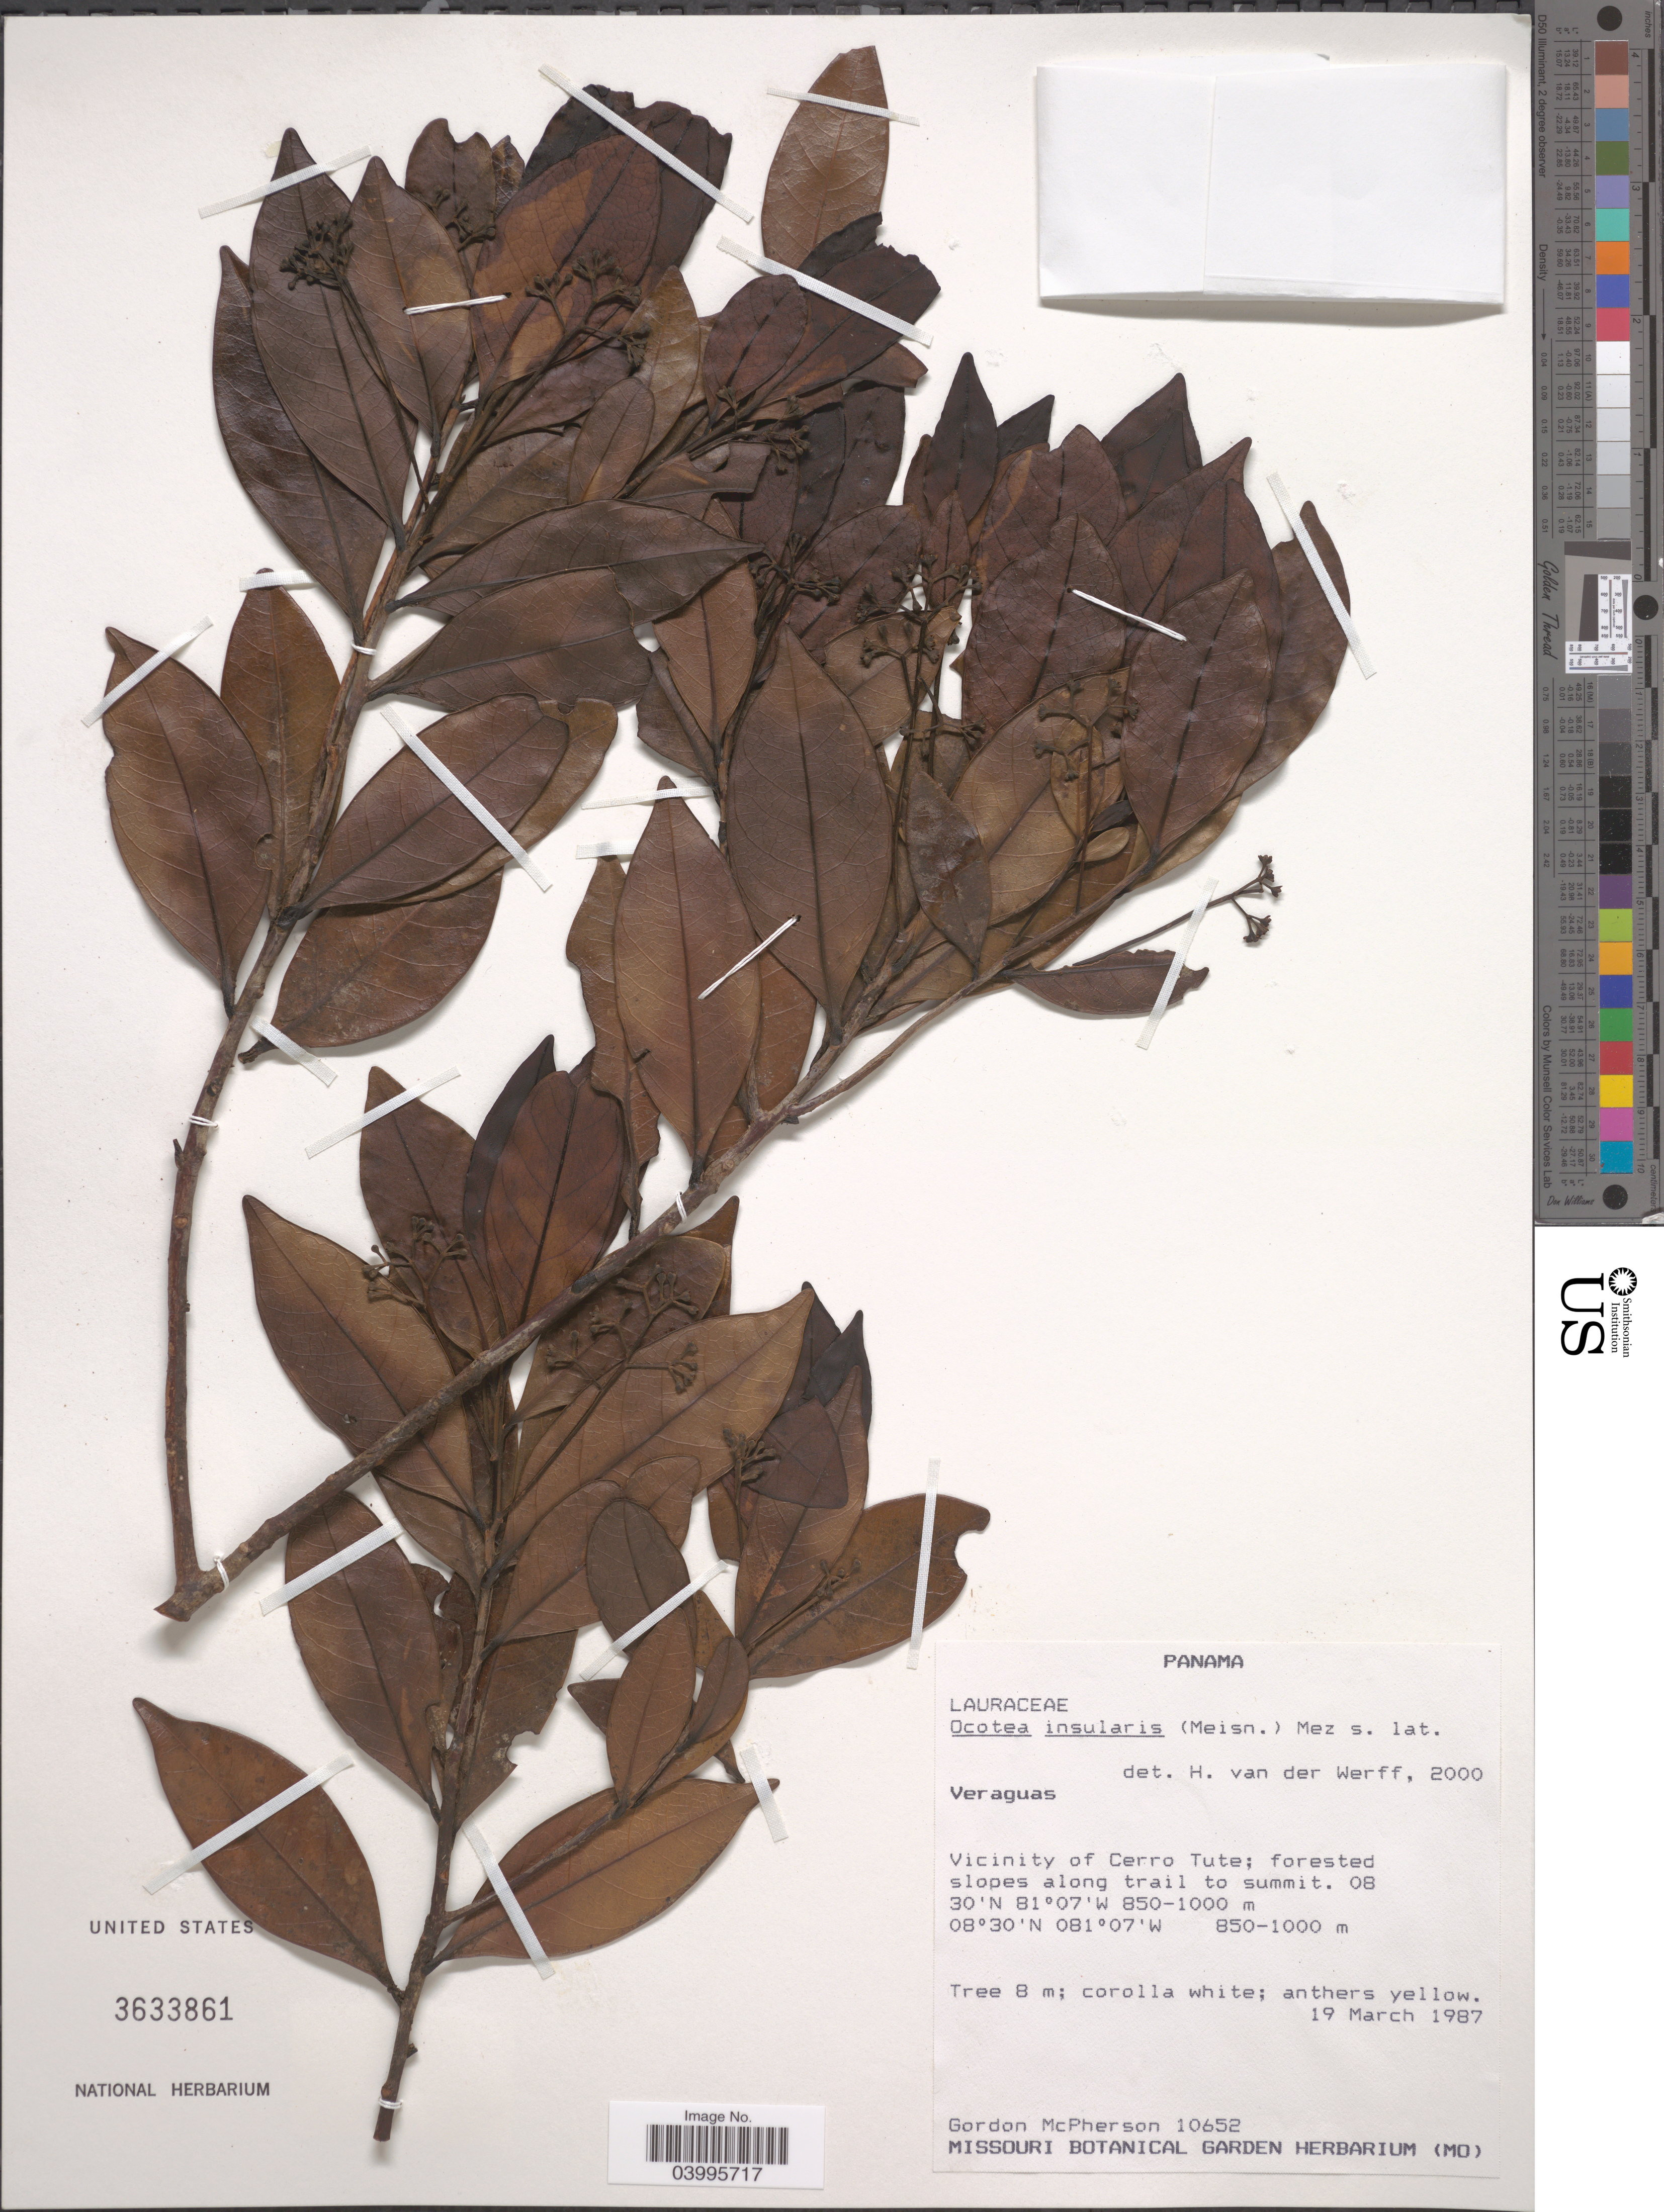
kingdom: Plantae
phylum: Tracheophyta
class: Magnoliopsida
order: Laurales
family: Lauraceae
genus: Ocotea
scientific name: Ocotea insularis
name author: (Meisn.) Mez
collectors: G. McPherson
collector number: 10652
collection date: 1987-03-19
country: Panama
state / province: Veraguas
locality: Vicinity of Cerro Tute; forested slopes along trail to summit.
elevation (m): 850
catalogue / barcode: US 3633861